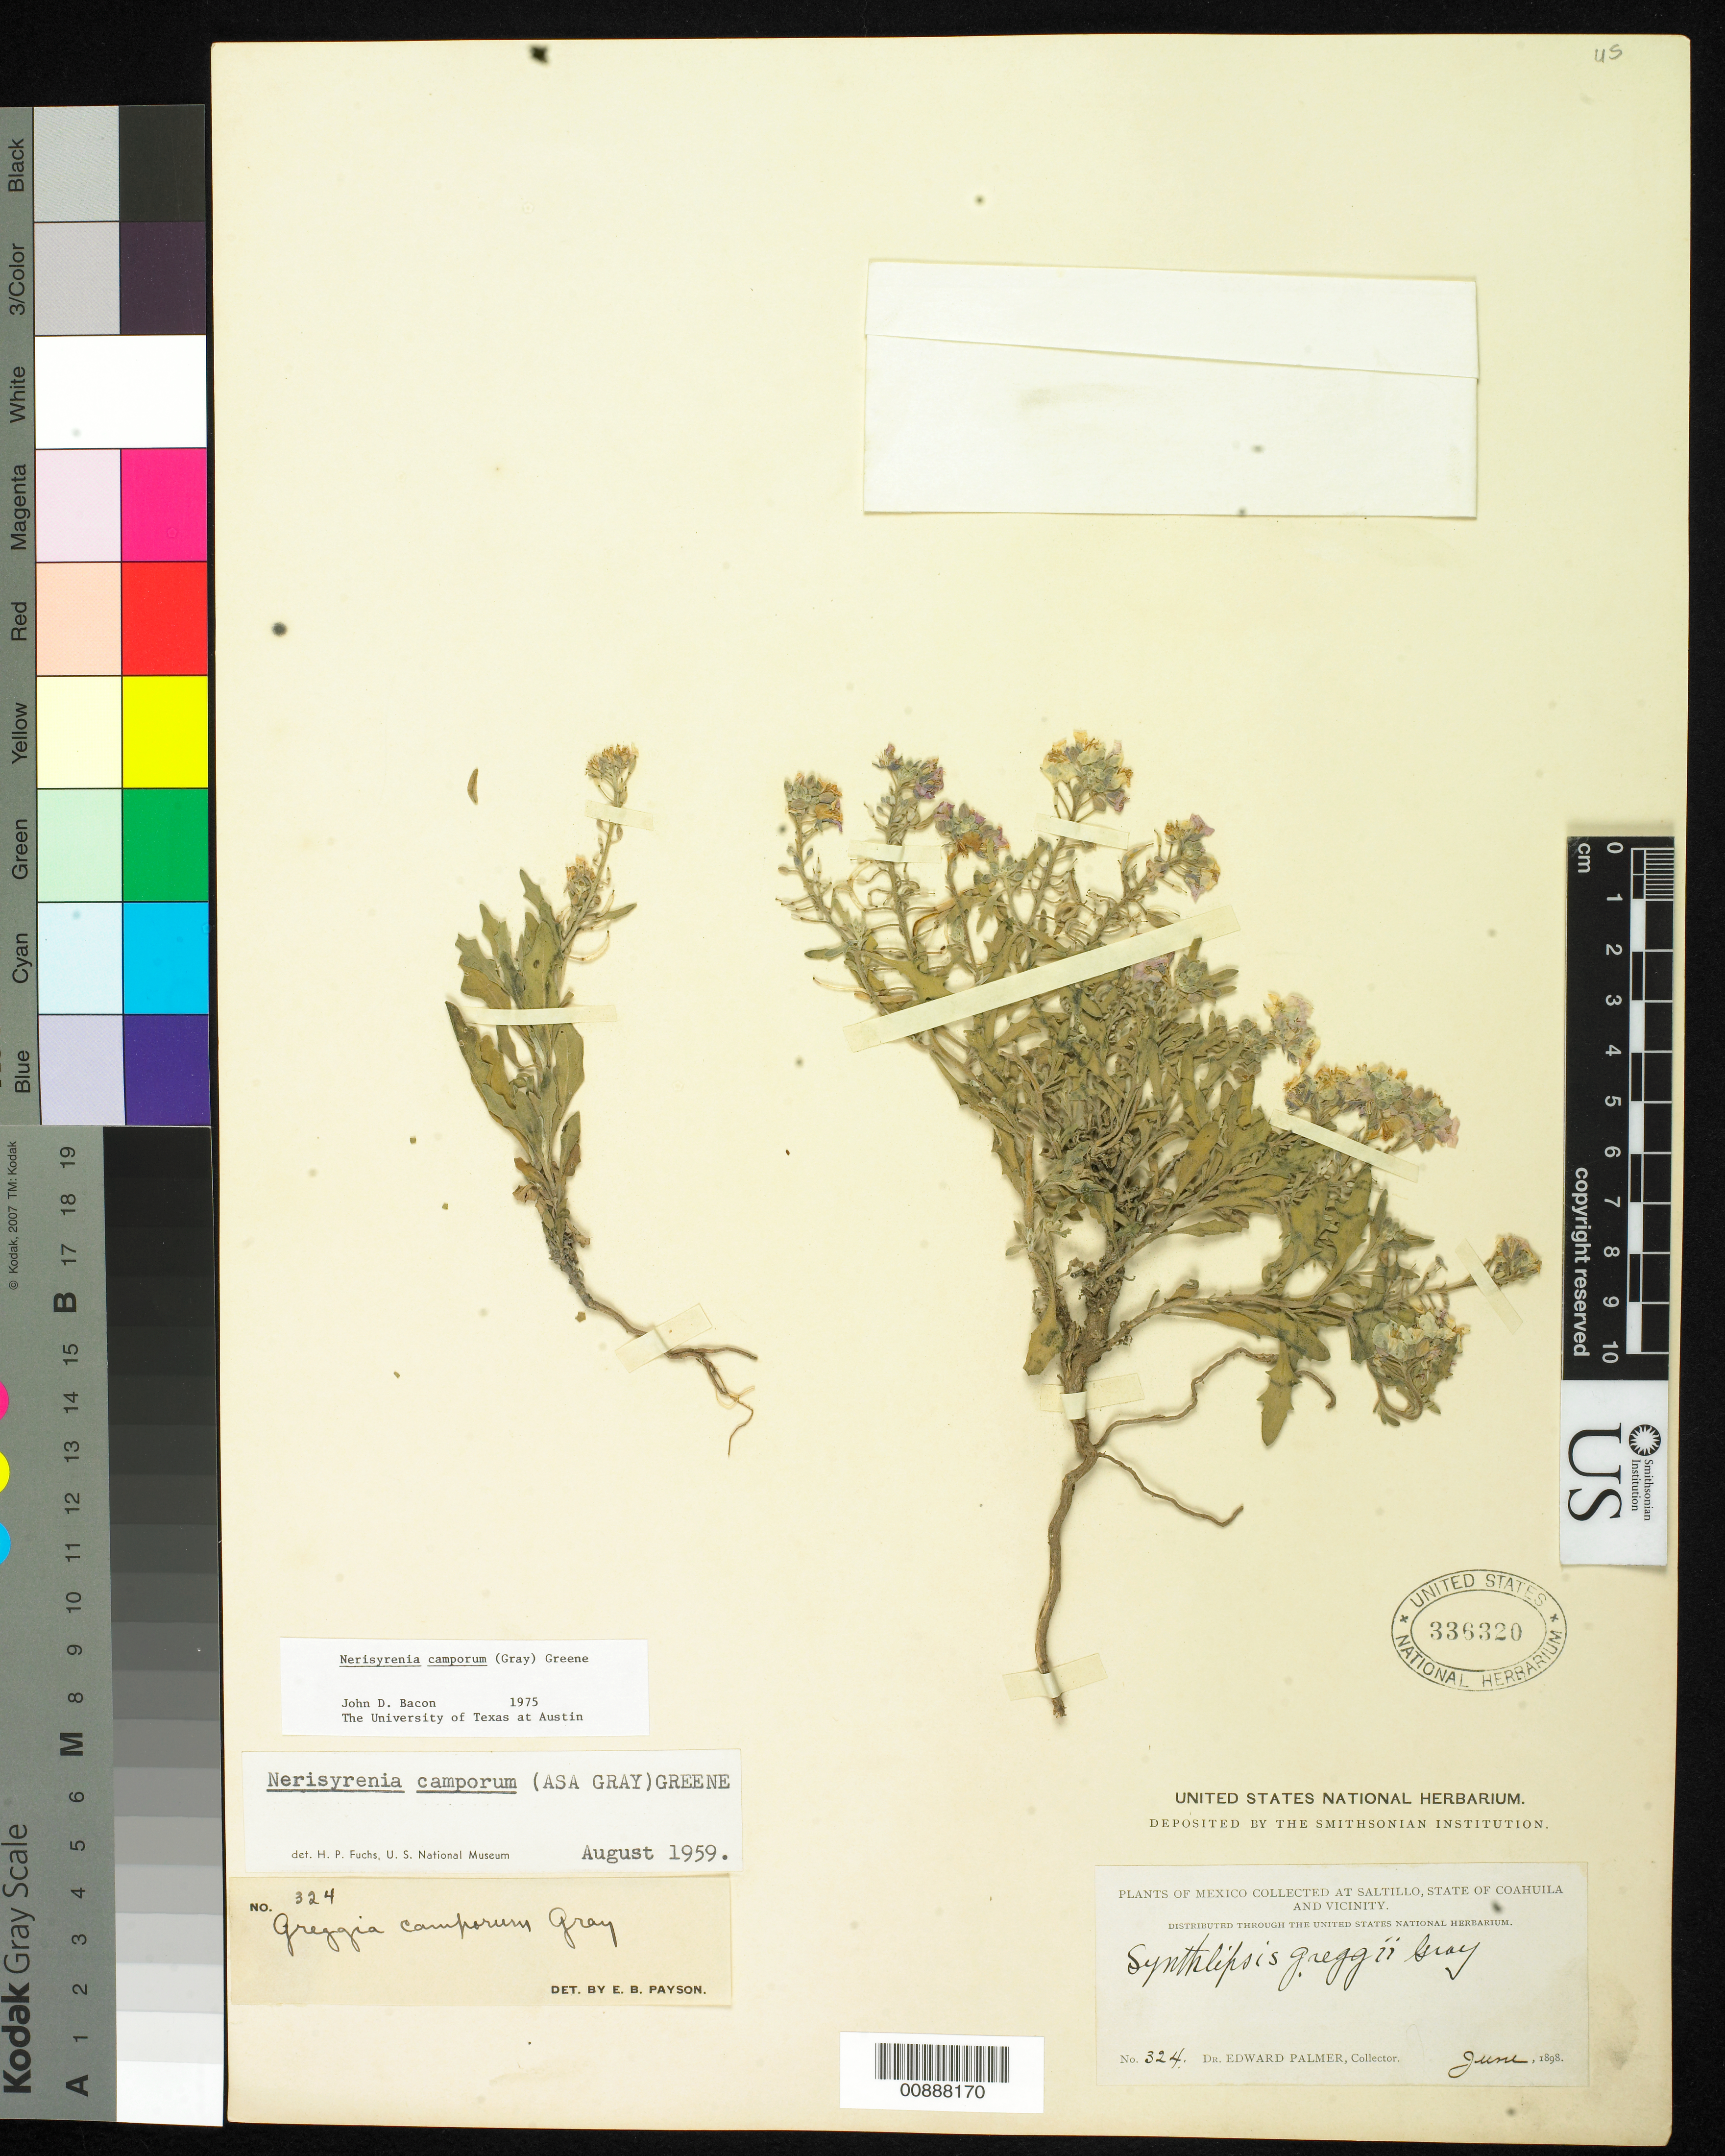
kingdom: Plantae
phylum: Tracheophyta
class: Magnoliopsida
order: Brassicales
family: Brassicaceae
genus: Nerisyrenia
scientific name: Nerisyrenia camporum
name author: (A. Gray) Greene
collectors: E. Palmer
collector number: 324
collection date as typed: Jun 1898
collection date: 1898-06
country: Mexico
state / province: Coahuila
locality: Saltillo, Coahuila and vicinity.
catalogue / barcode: US 336320